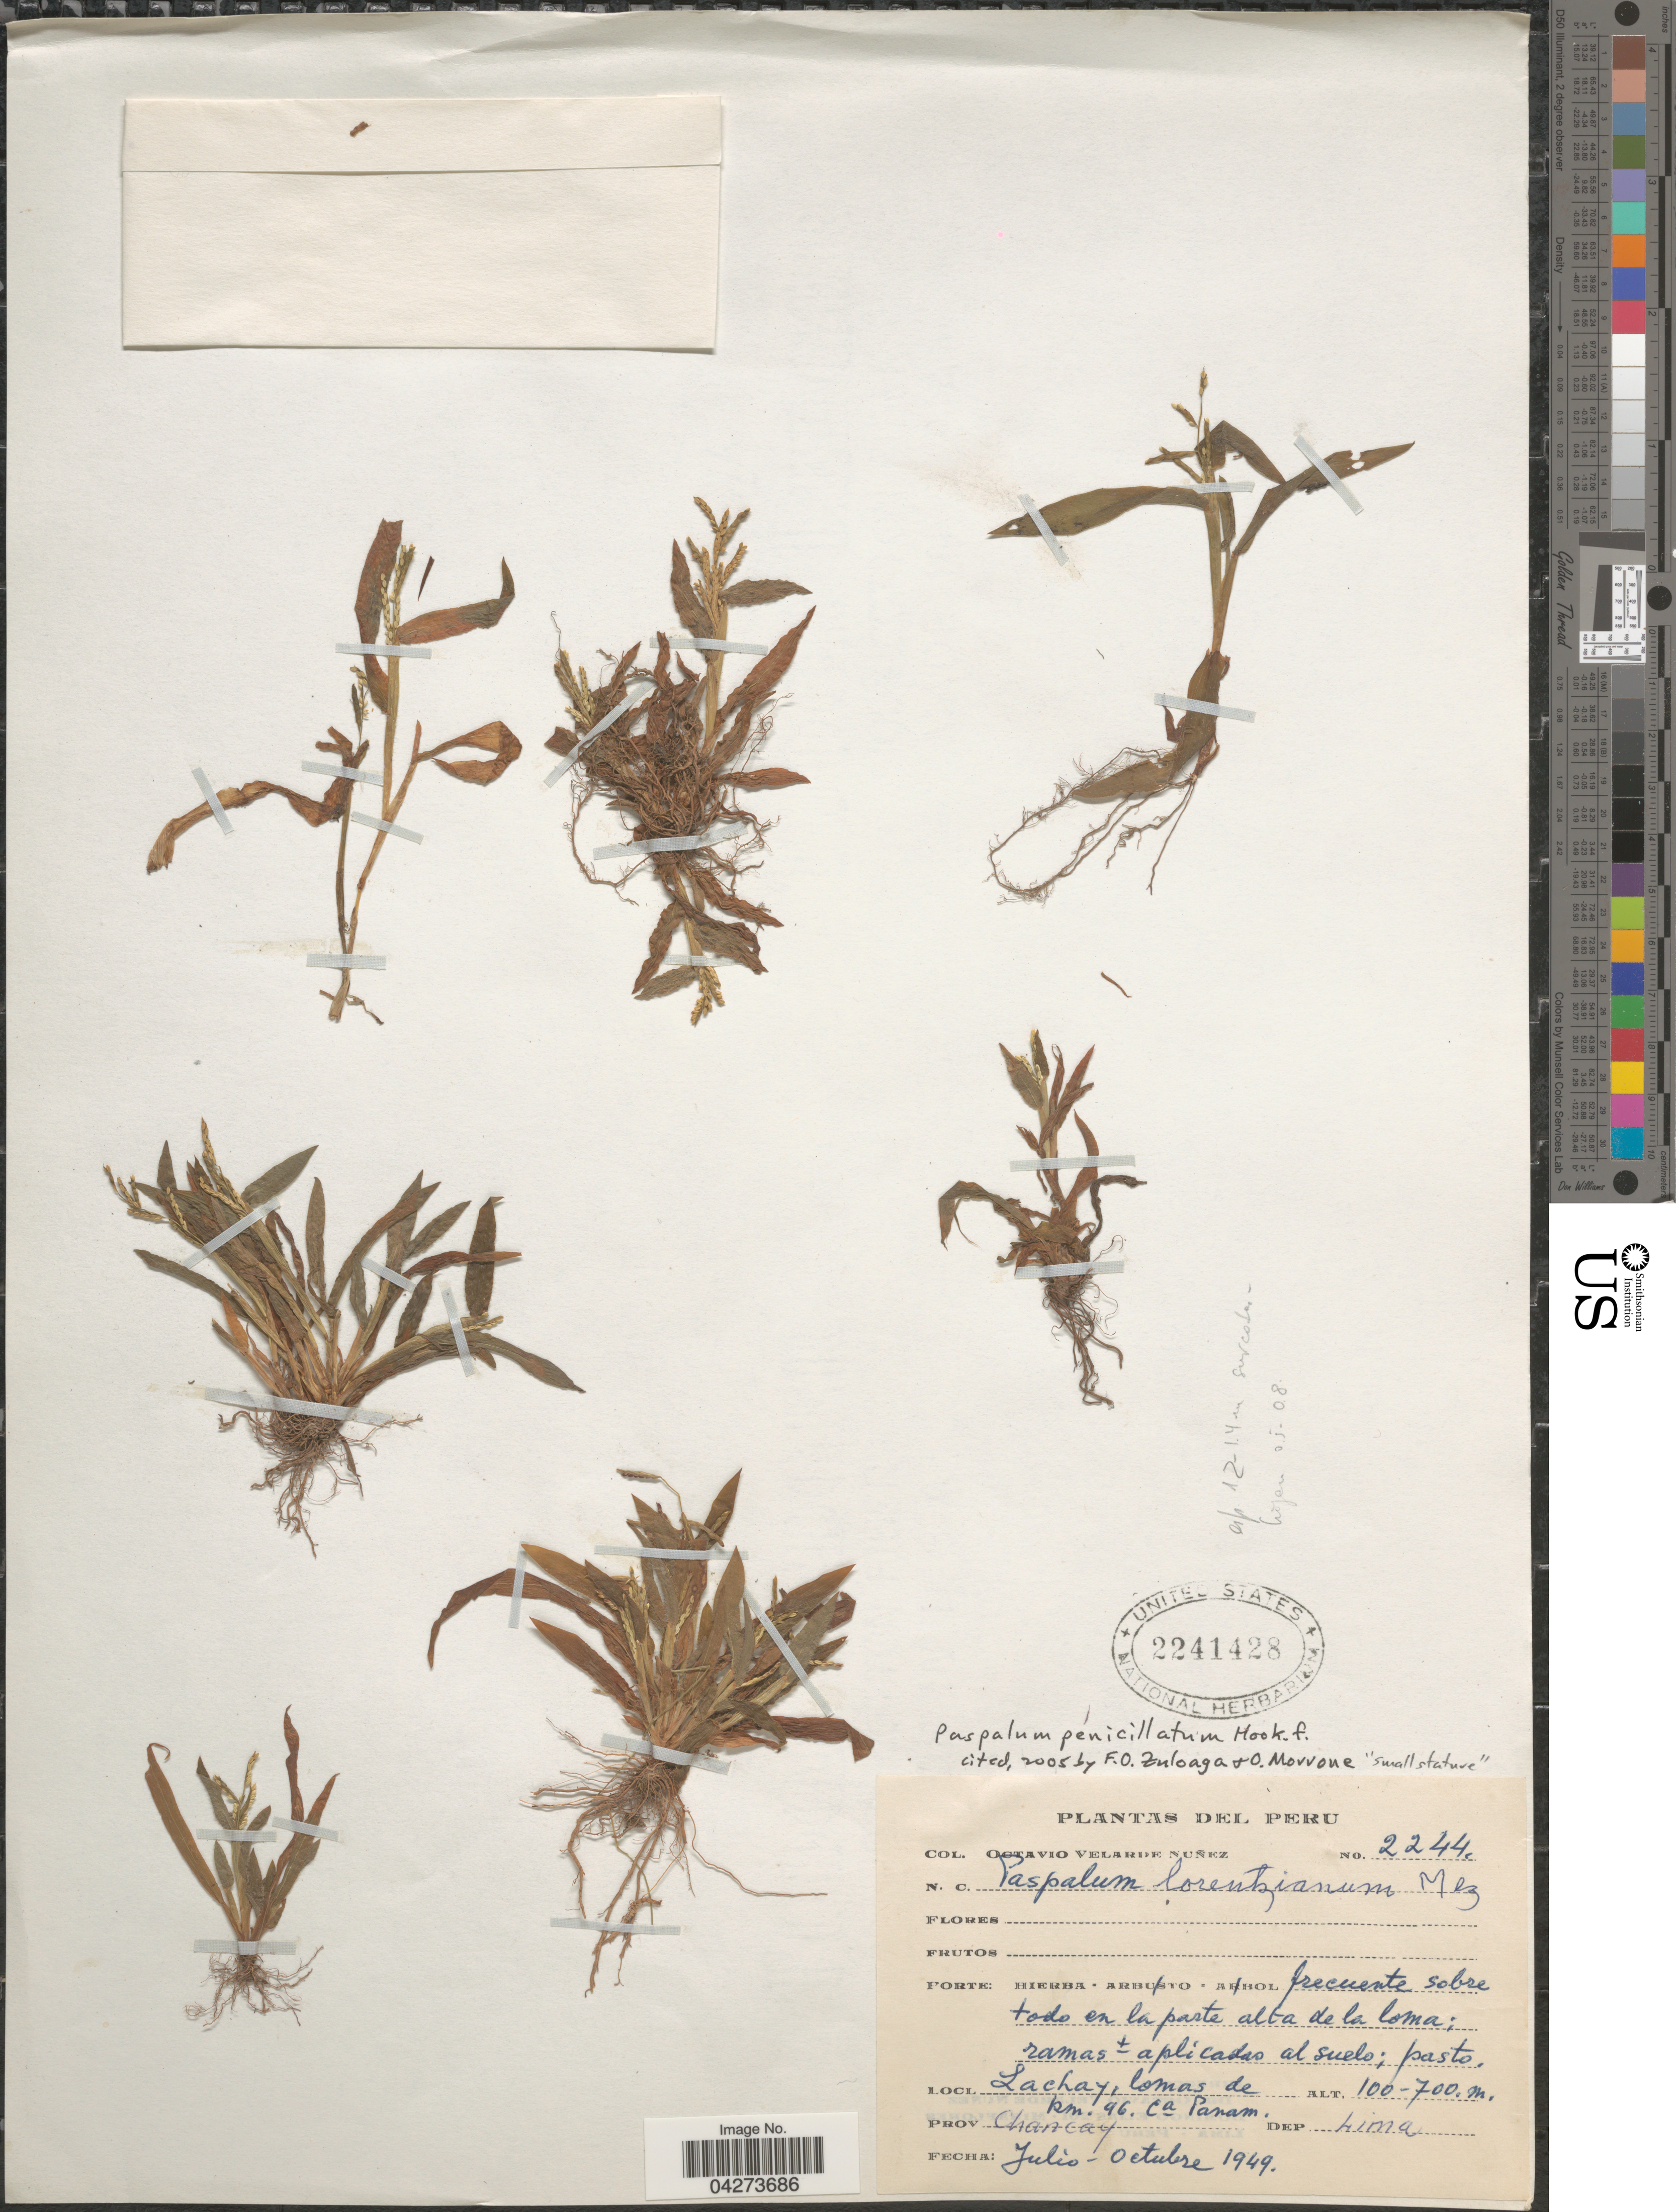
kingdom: Plantae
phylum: Tracheophyta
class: Liliopsida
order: Poales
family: Poaceae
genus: Paspalum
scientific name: Paspalum penicillatum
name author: Hook. f.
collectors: O. Nuñez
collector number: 2244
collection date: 1949-07/1949-10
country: Peru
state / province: Lima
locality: Lachay, lomas de km. 96. Ca Panam. Prov Chancay. Dep Lima.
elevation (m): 100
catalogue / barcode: US 2241428